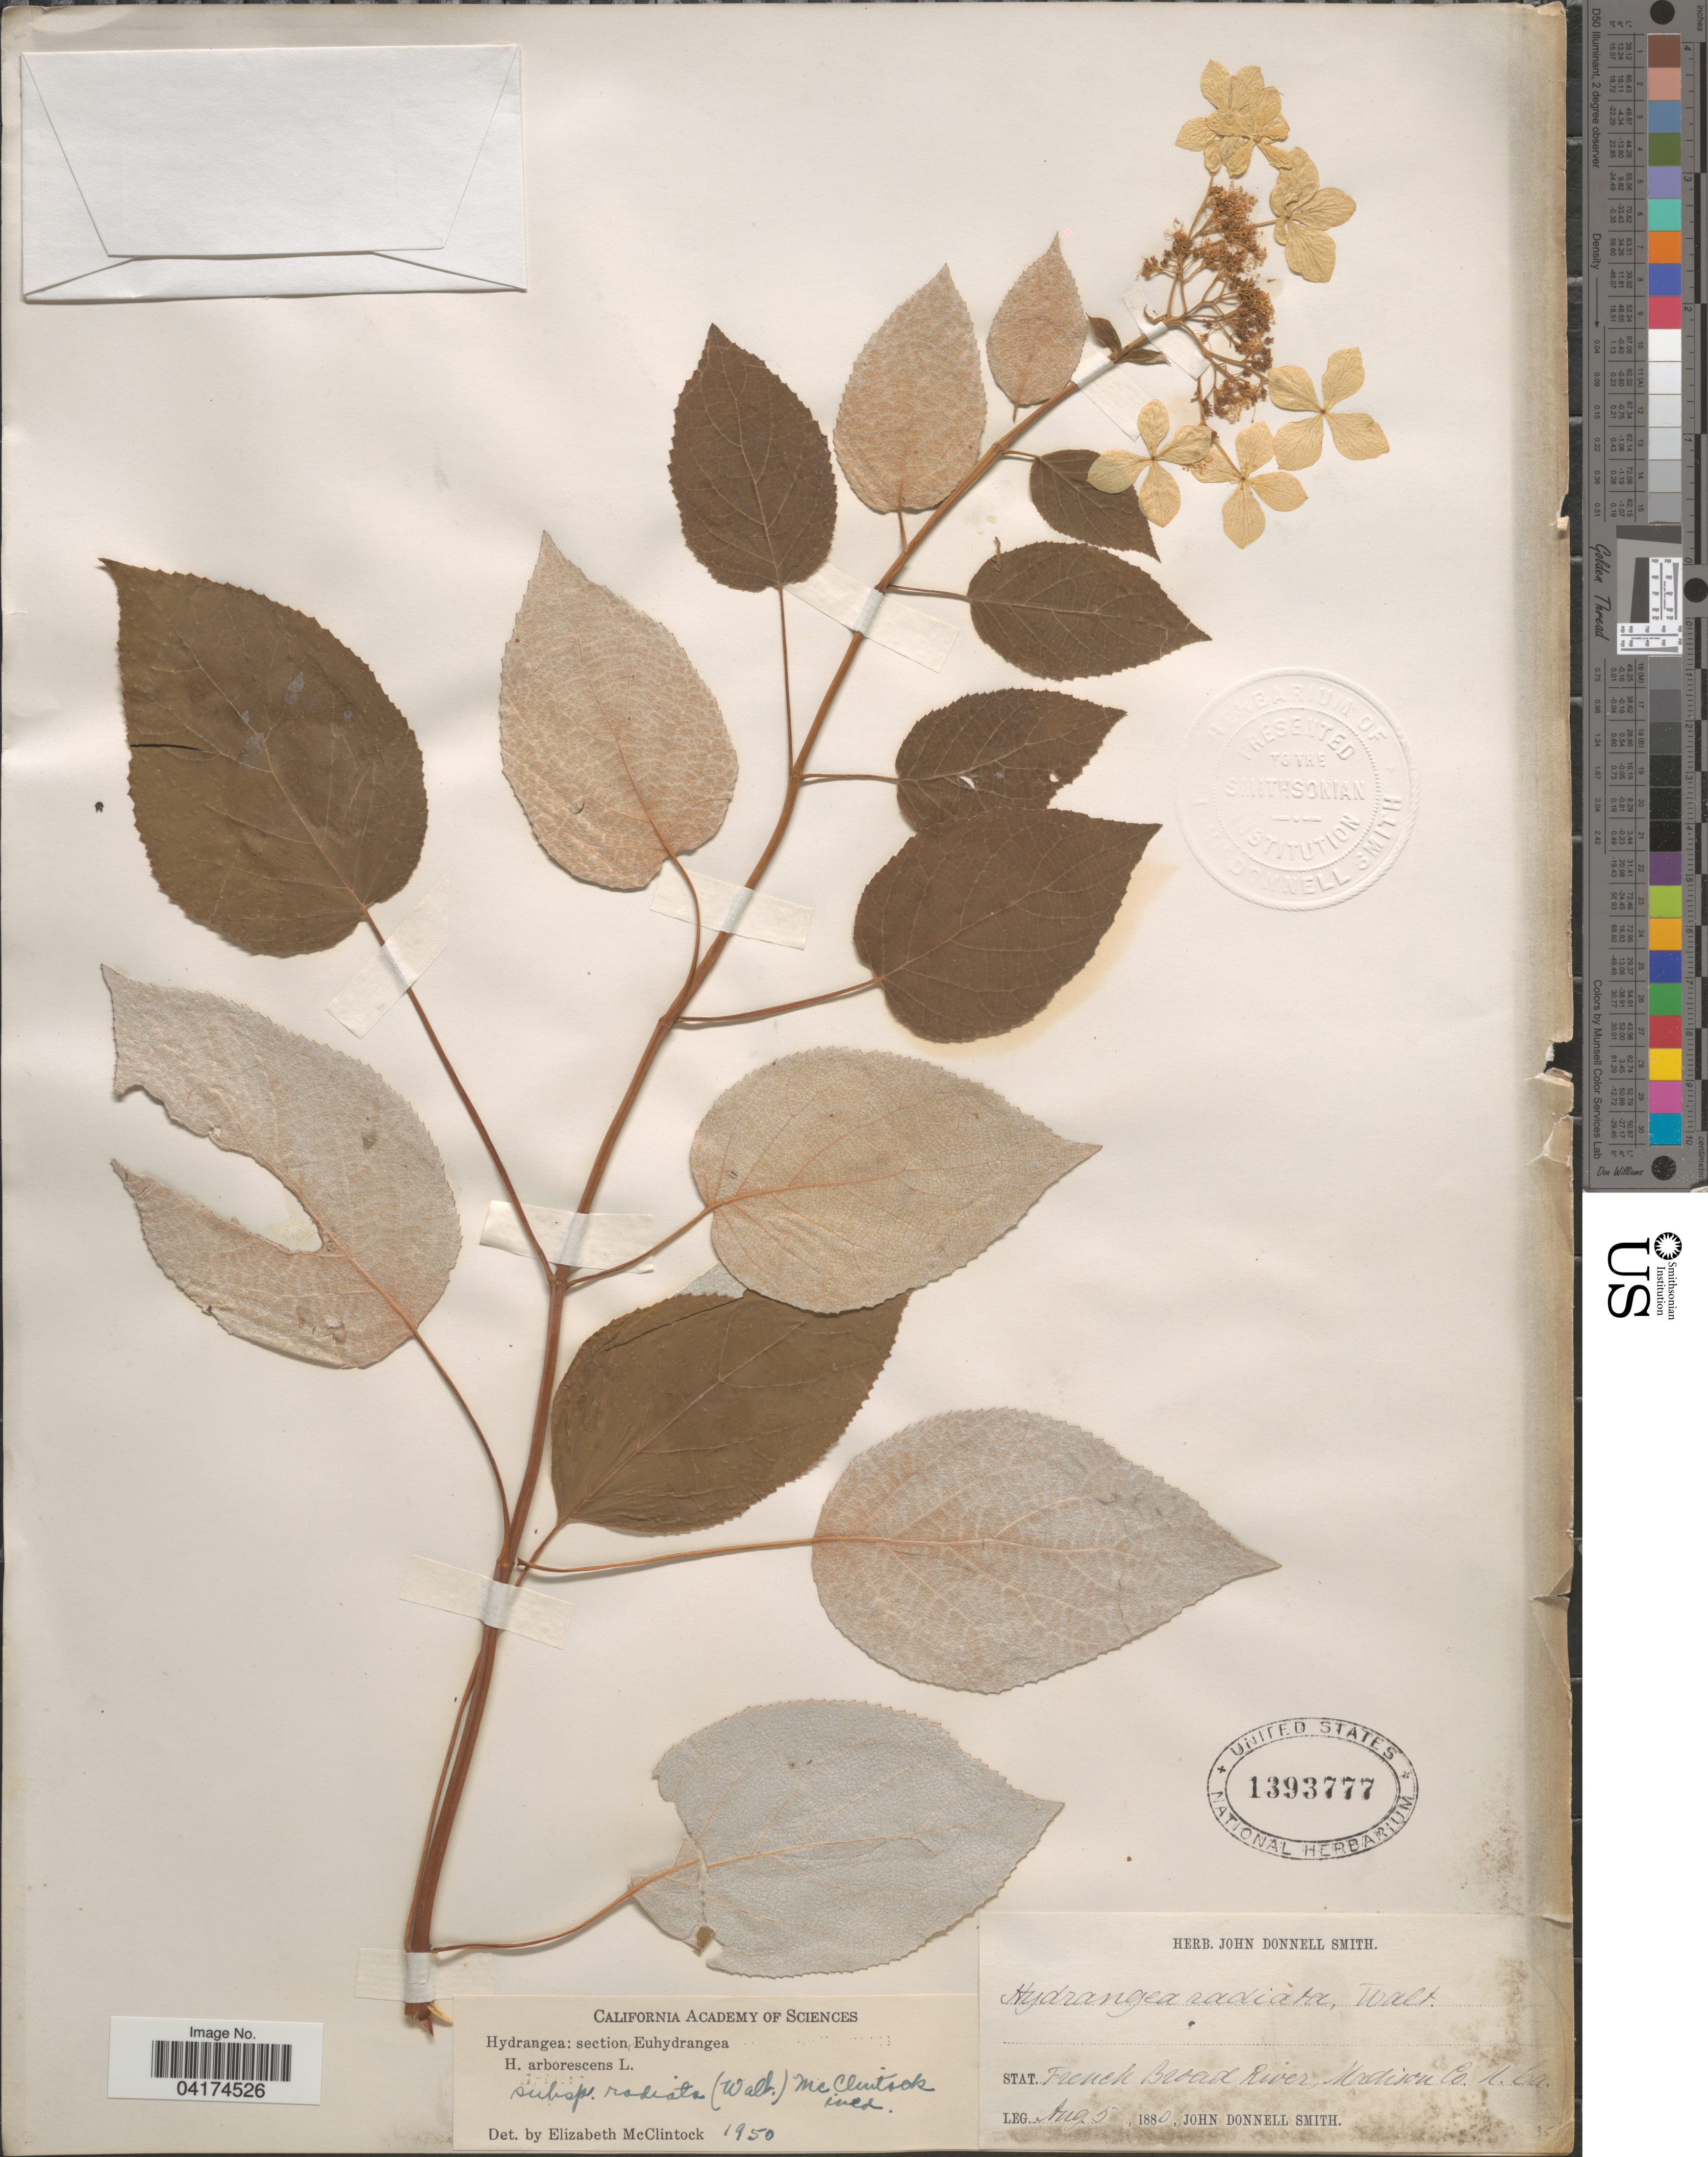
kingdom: Plantae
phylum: Tracheophyta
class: Magnoliopsida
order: Cornales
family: Hydrangeaceae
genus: Hydrangea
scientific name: Hydrangea arborescens subsp. radiata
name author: (Walter) E. M. McClint.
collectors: J. Donnell Smith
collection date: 1880-08-05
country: United States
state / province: North Carolina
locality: French Broad River, Madison Co.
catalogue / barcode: US 1393777